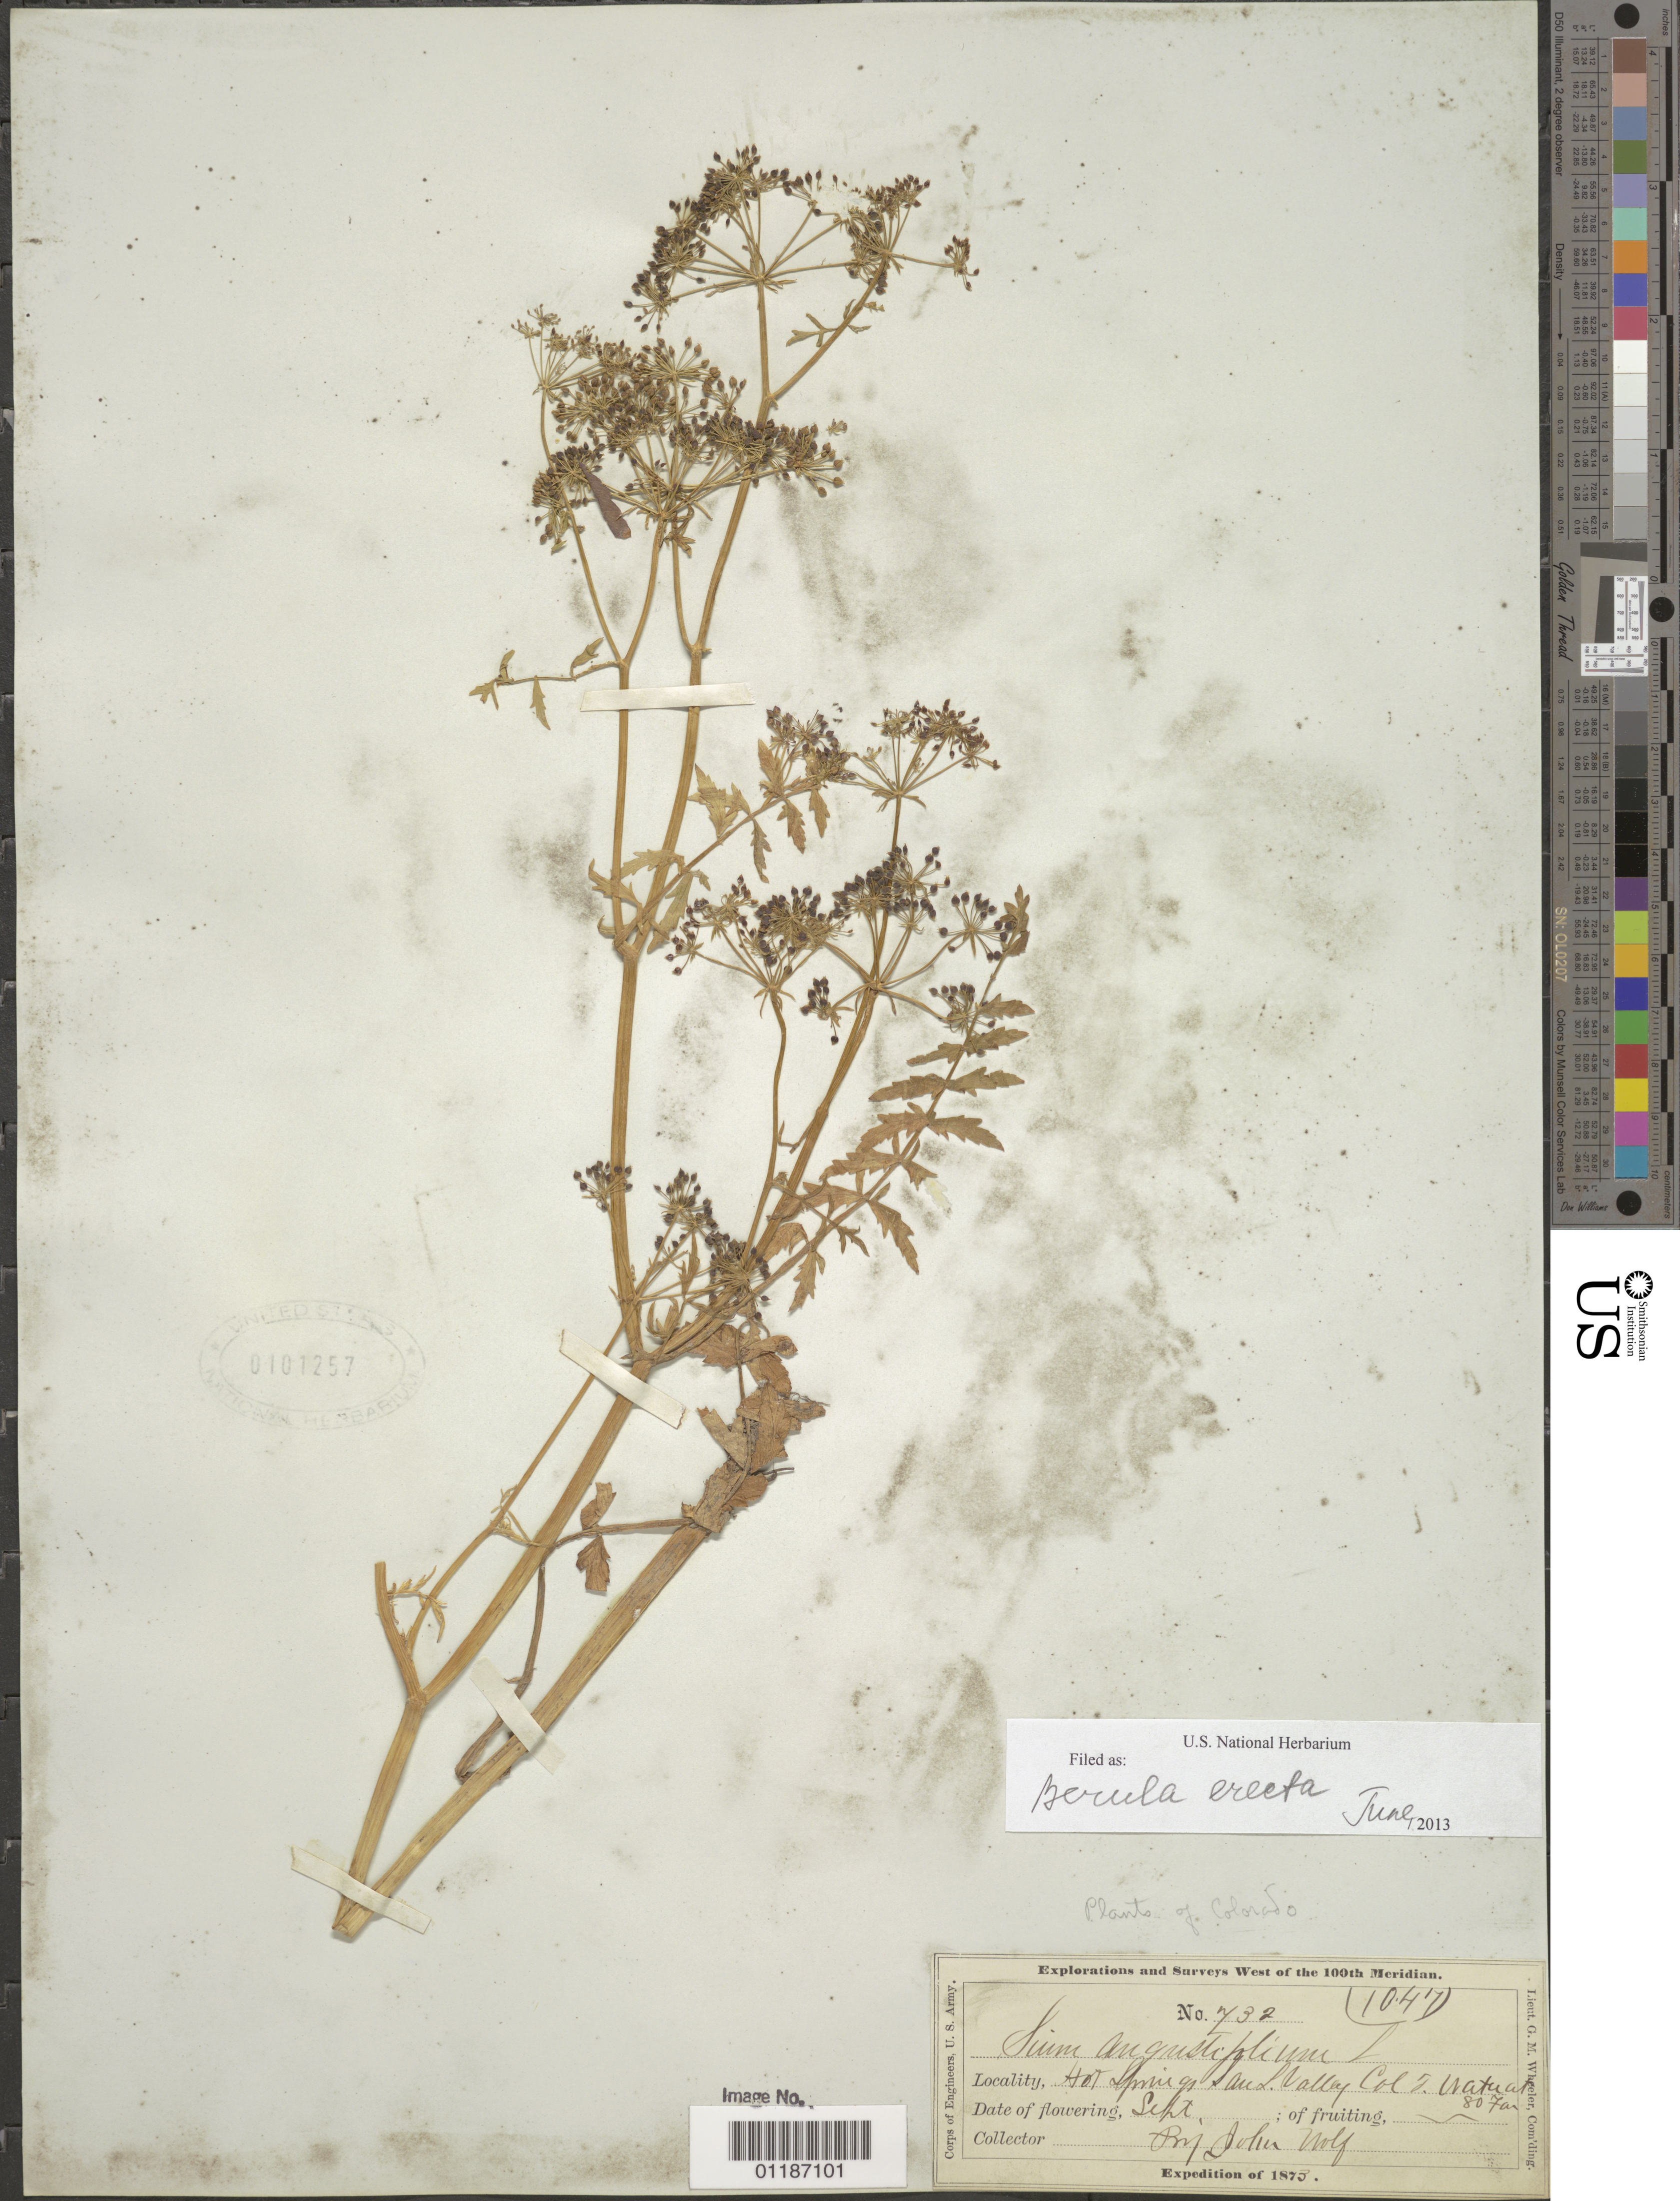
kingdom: Plantae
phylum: Tracheophyta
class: Magnoliopsida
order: Apiales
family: Apiaceae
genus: Berula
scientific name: Berula erecta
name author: (Huds.) Coville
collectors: J. Wolf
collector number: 732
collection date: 1873-09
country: United States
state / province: Colorado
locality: Hot Springs, San Luis Valley, Col. T.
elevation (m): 807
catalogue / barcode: US 101257